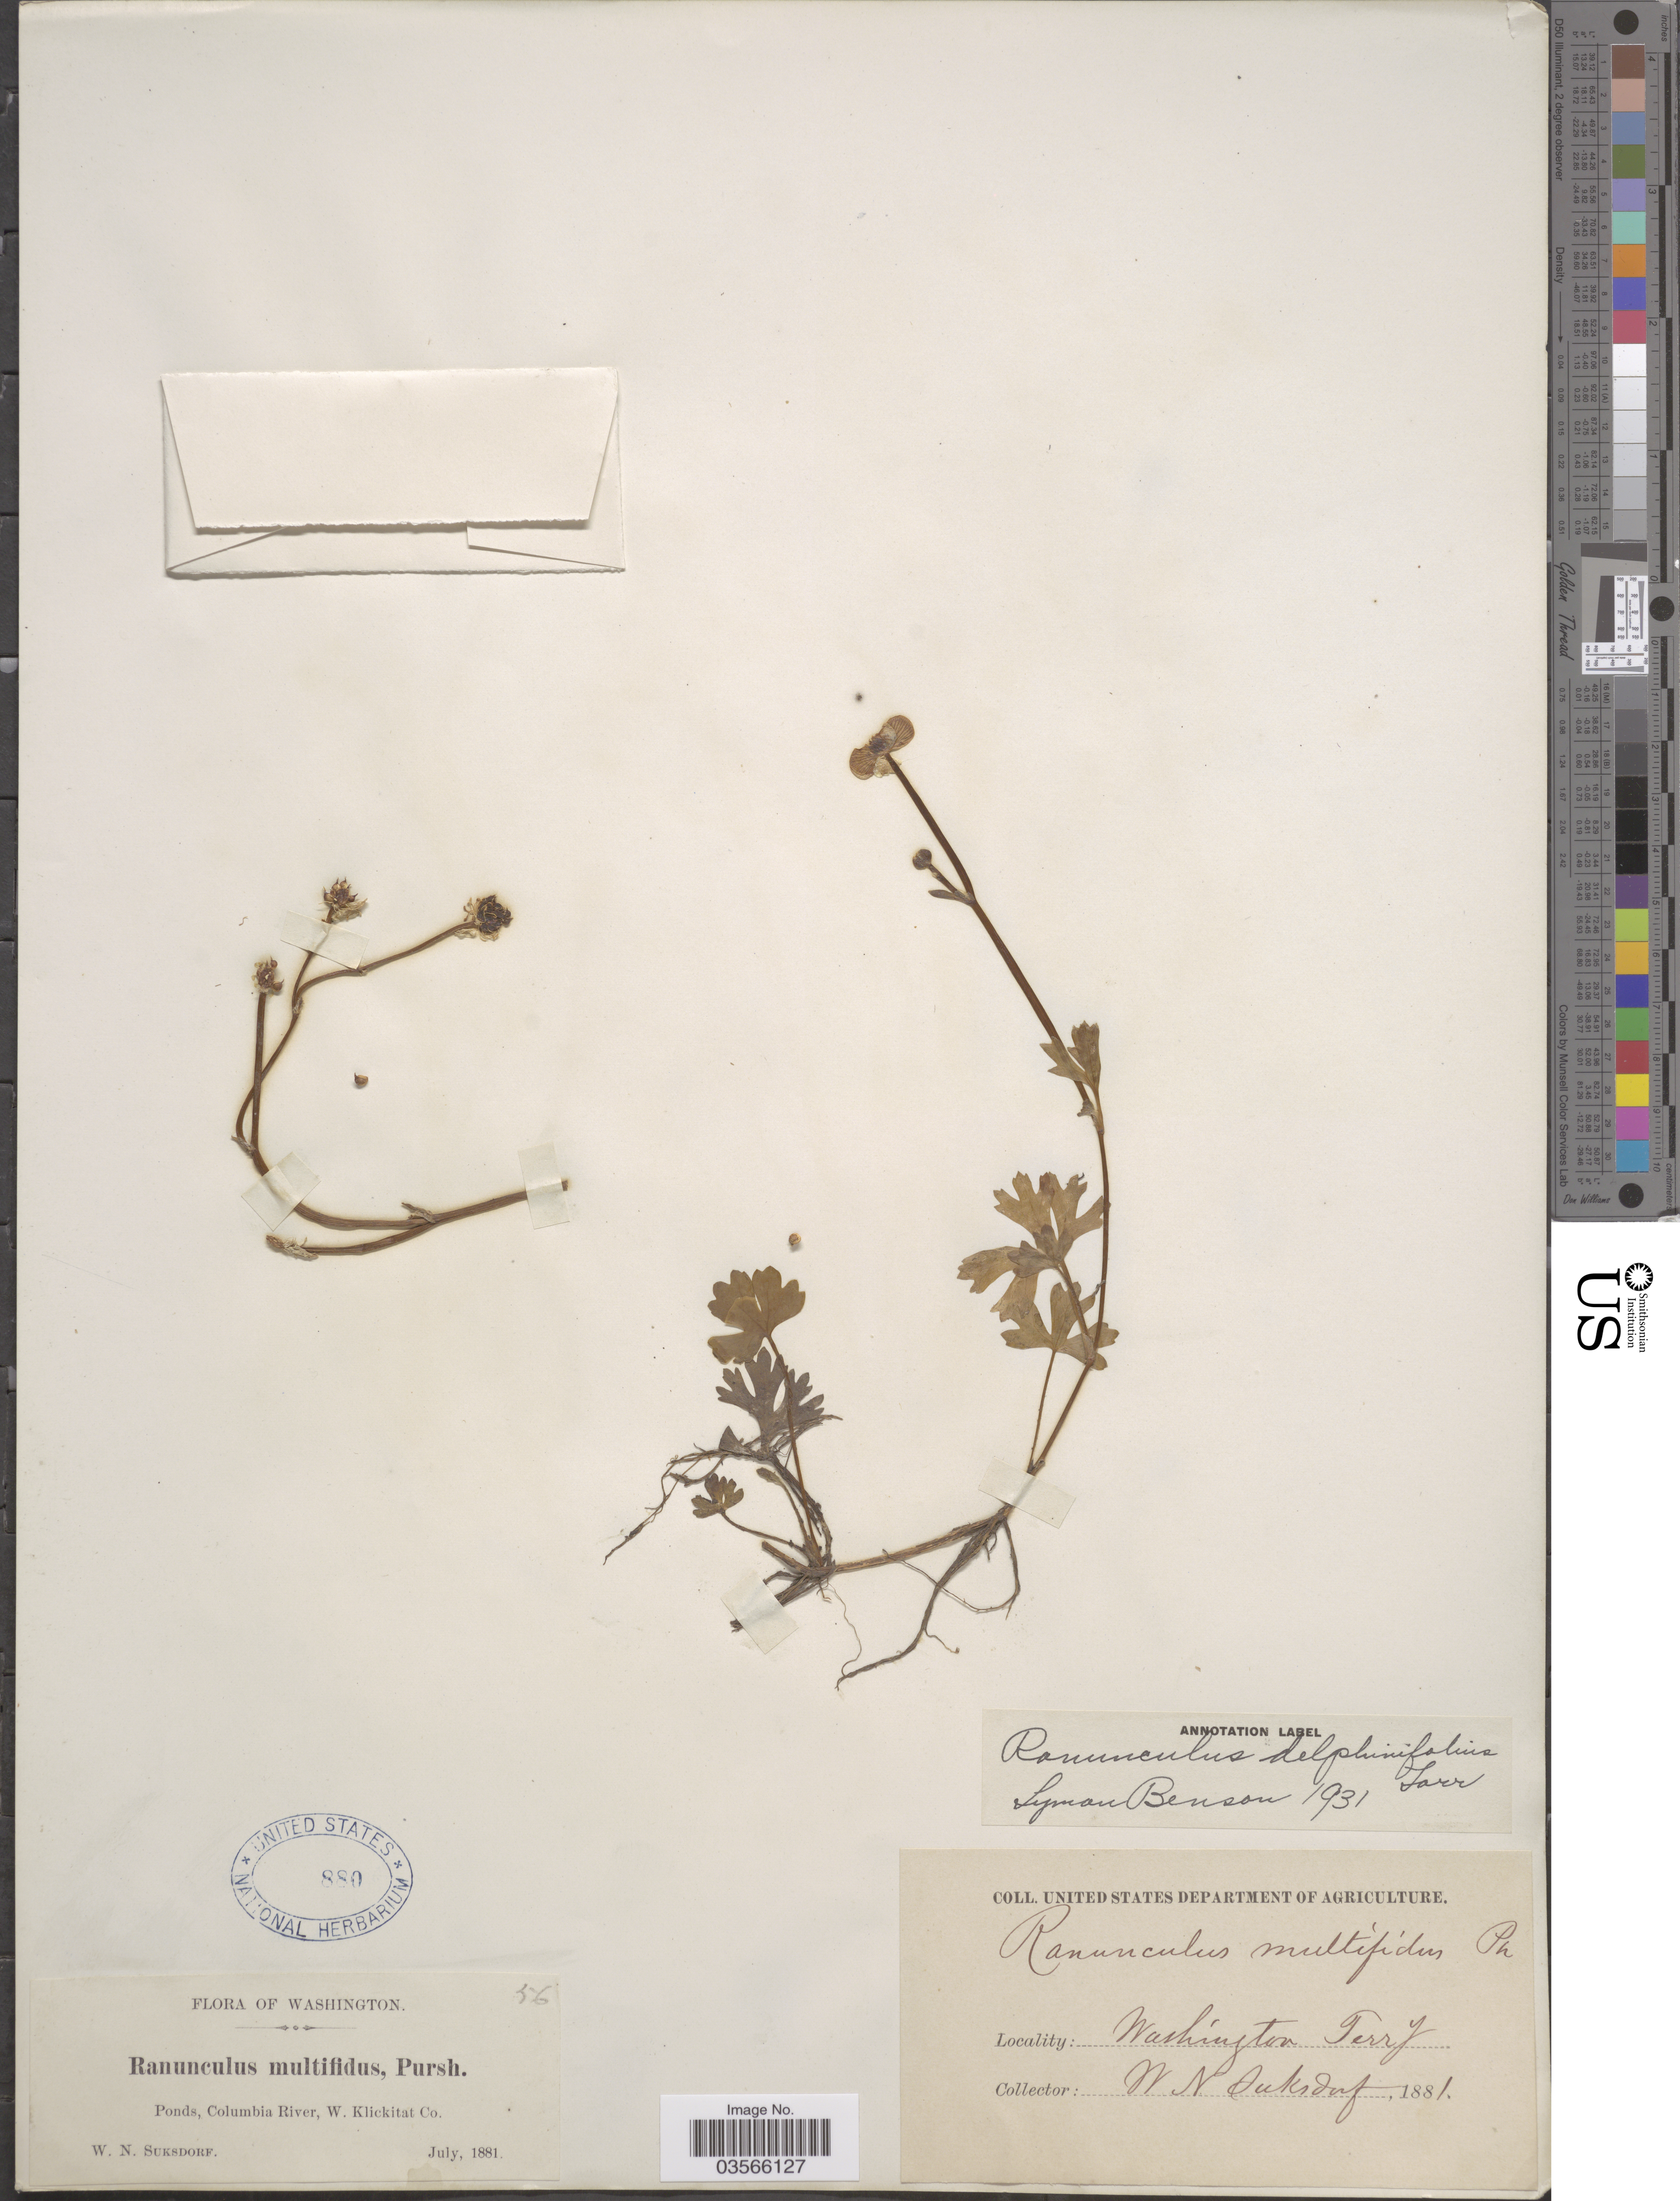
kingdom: Plantae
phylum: Tracheophyta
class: Magnoliopsida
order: Ranunculales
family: Ranunculaceae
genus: Ranunculus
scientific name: Ranunculus flabellaris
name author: Raf.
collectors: W. N. Suksdorf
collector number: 56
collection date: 1881-07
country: United States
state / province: Washington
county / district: Klickitat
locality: Ponds, Columbia River, W. Klickitat Co. Washington Terry.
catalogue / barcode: US 880